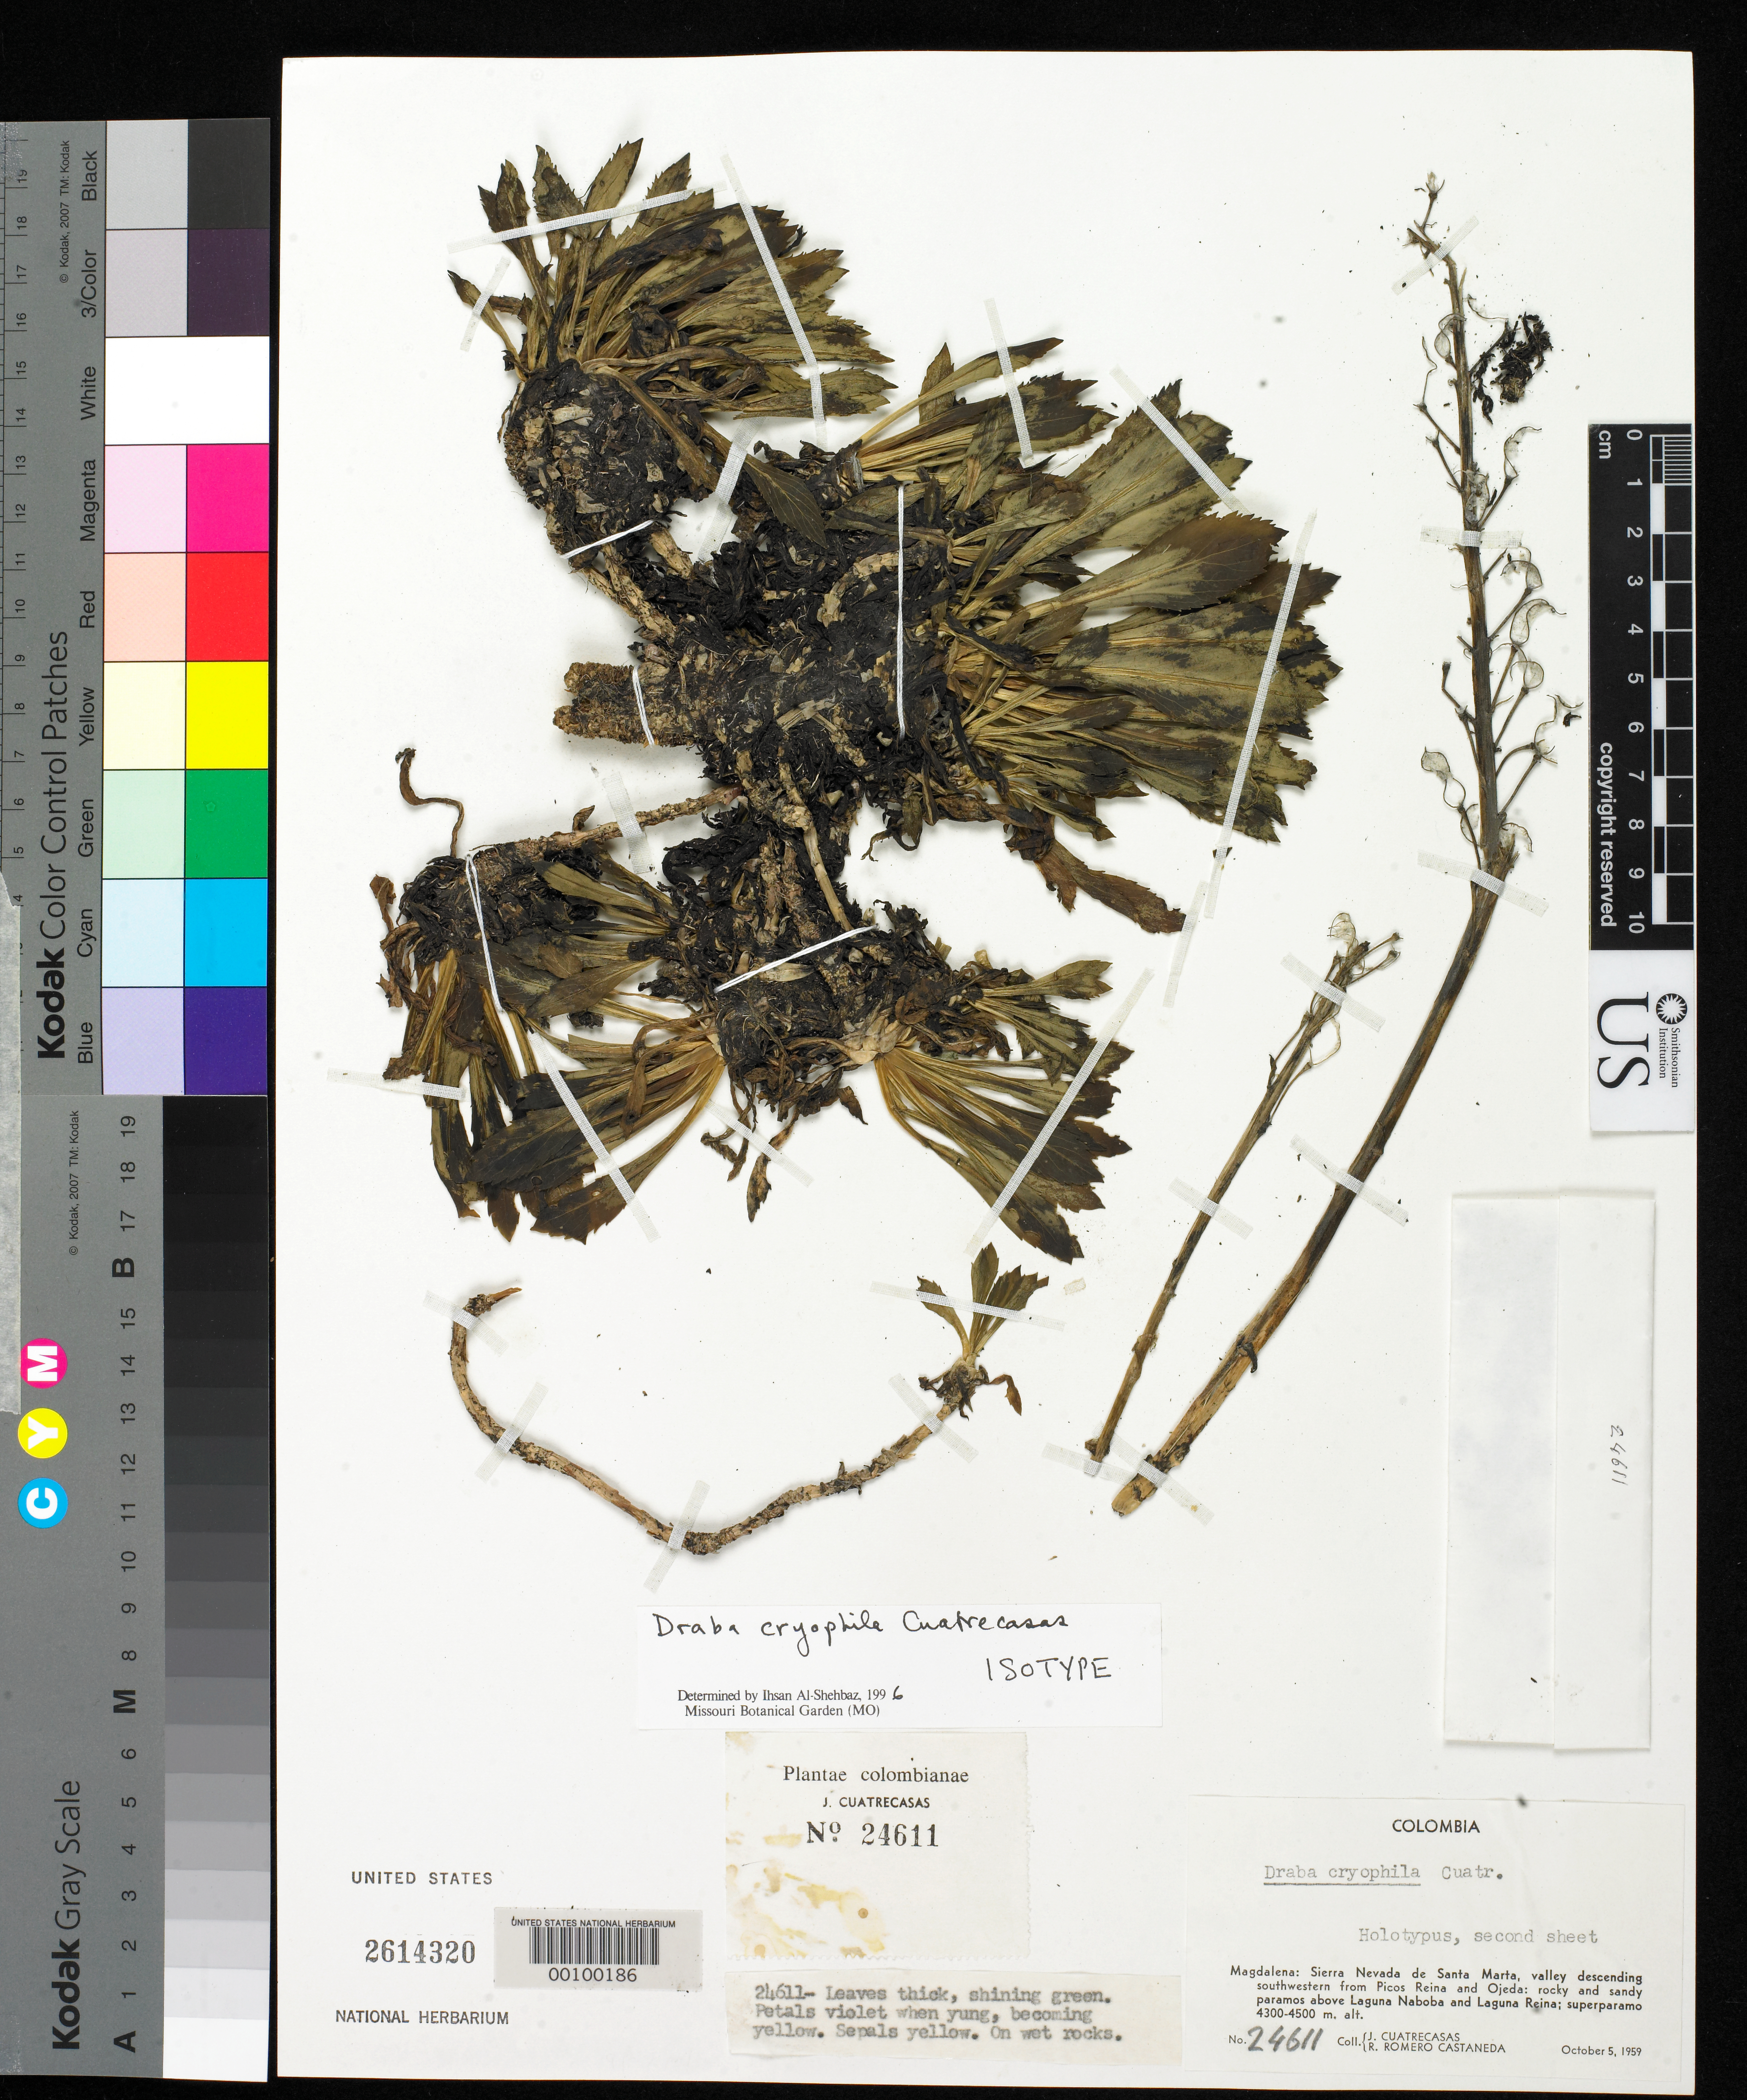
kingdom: Plantae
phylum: Tracheophyta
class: Magnoliopsida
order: Brassicales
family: Brassicaceae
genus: Draba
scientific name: Draba cryophila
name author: Cuatrec.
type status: Holotype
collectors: J. Cuatrecasas & R. Romero Castañeda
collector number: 24611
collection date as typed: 05 Oct 1959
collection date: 1959-10-05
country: Colombia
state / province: Magdalena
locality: Sierra Nevada de Santa Marta, above Laguna Naboba and Laguna Reina.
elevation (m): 4500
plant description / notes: Annotated by Al-Shehbaz (1996) as "isotype" but originally labeled as "Holotypus, second sheet".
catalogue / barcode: US 2614320